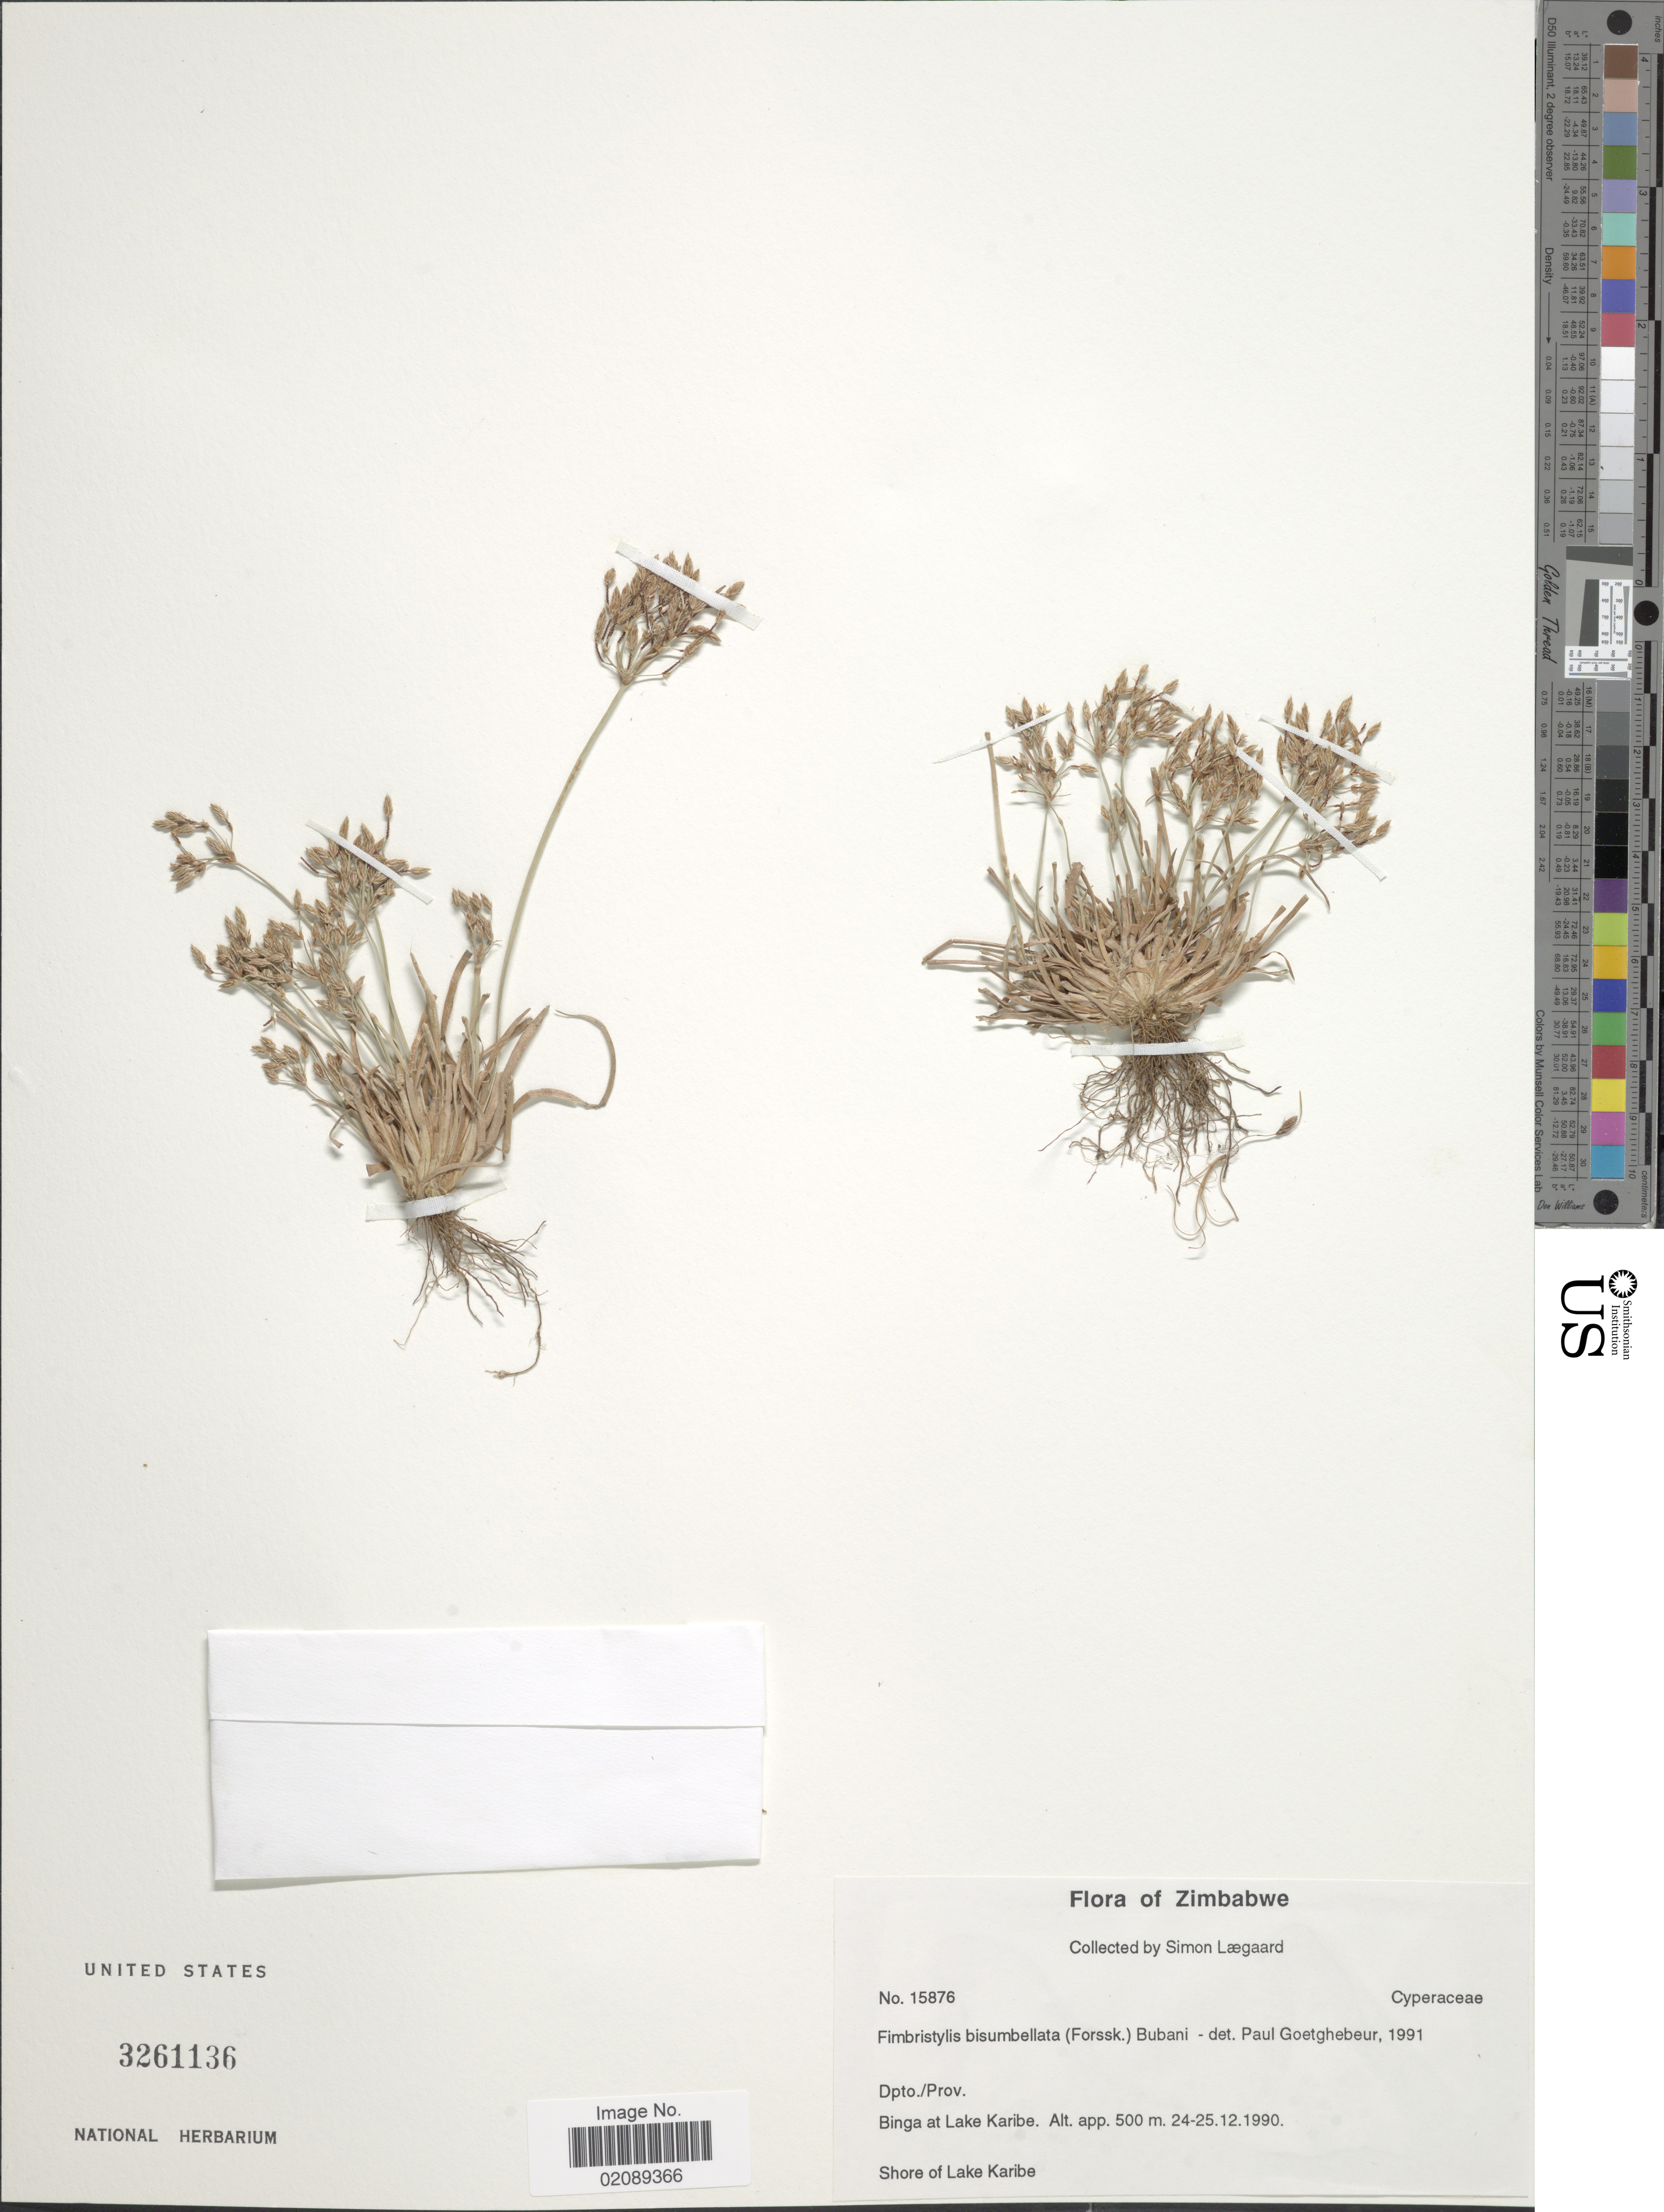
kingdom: Plantae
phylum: Tracheophyta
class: Liliopsida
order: Poales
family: Cyperaceae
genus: Fimbristylis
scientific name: Fimbristylis bisumbellata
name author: (Forssk.) Bubani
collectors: S. Lægaard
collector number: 15876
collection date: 1990-12-24/1990-12-25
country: Zimbabwe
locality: Binga at Lake Karibe. Shore of Lake Karibe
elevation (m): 500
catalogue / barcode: US 3261136